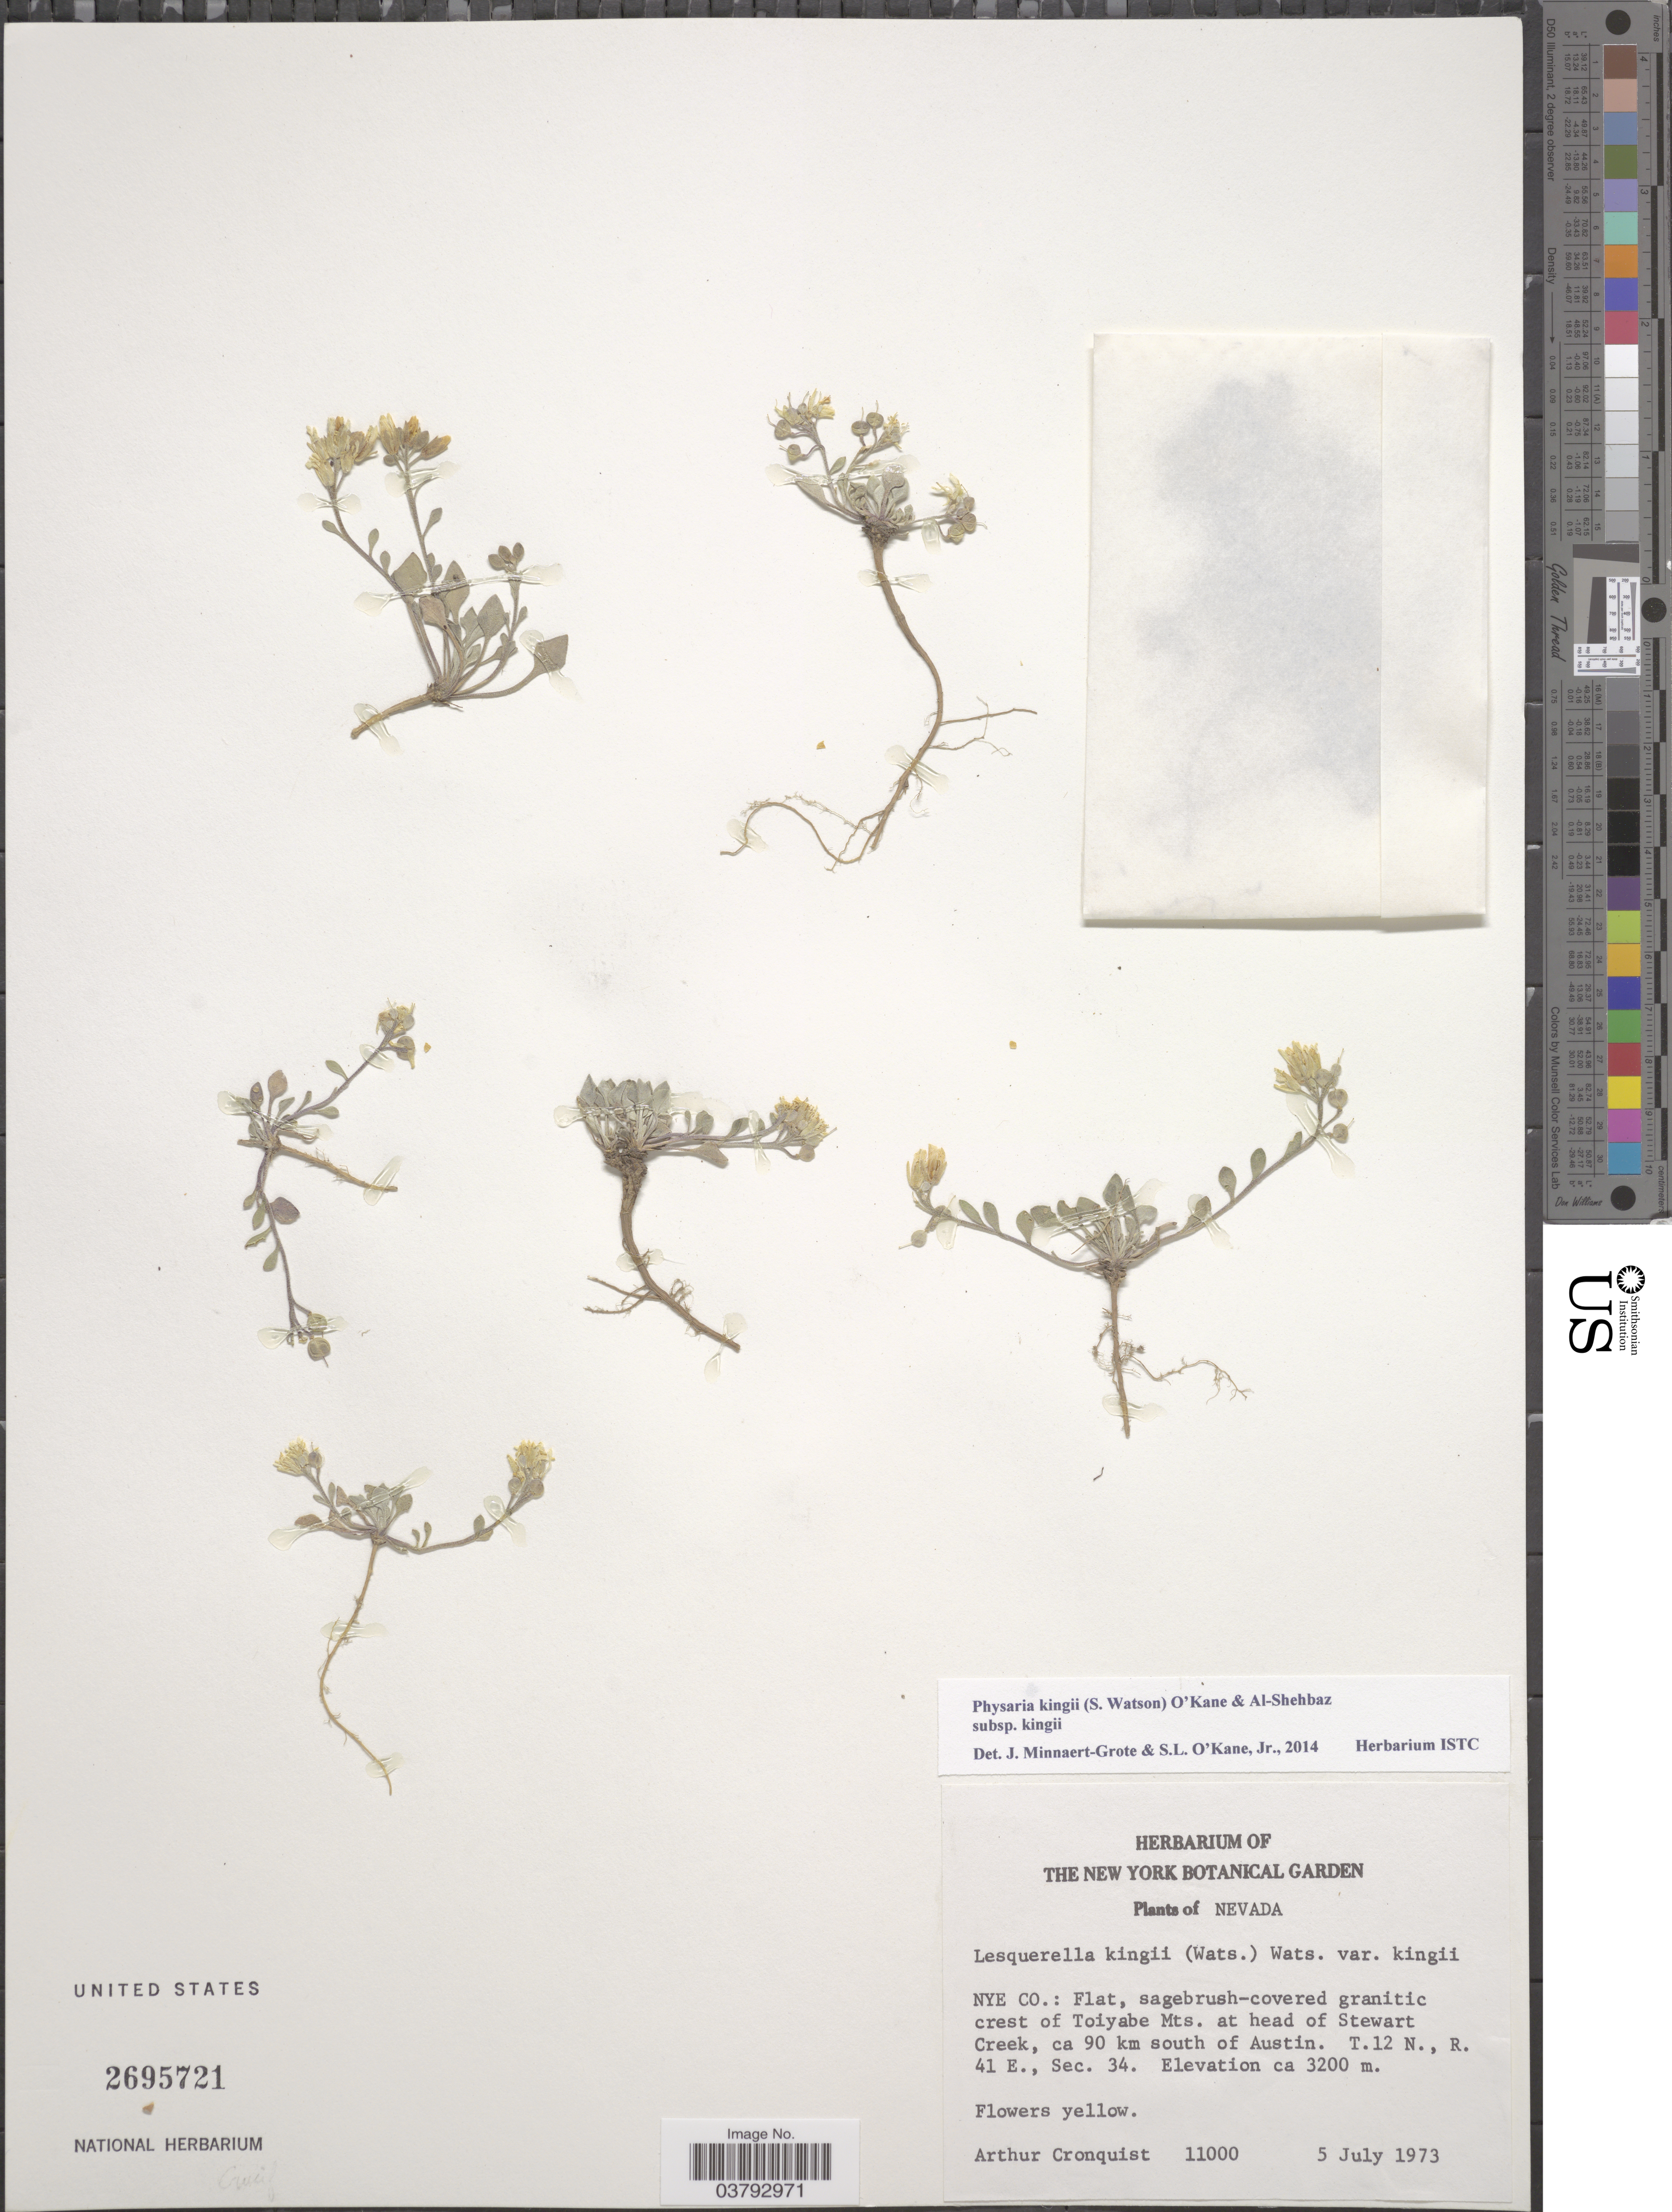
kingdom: Plantae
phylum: Tracheophyta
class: Magnoliopsida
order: Brassicales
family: Brassicaceae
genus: Physaria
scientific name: Physaria kingii subsp. kingii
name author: S. Watson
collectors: A. J. Cronquist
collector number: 11000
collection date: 1973-07-05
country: United States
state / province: Nevada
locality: Nye Co.: Granitic crest of Toiyabe Mts. at head of Stewart Creek, ca 90 km south of Austin. T. 12 N., R. 41 E., Sec. 34.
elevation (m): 3200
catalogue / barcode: US 2695721